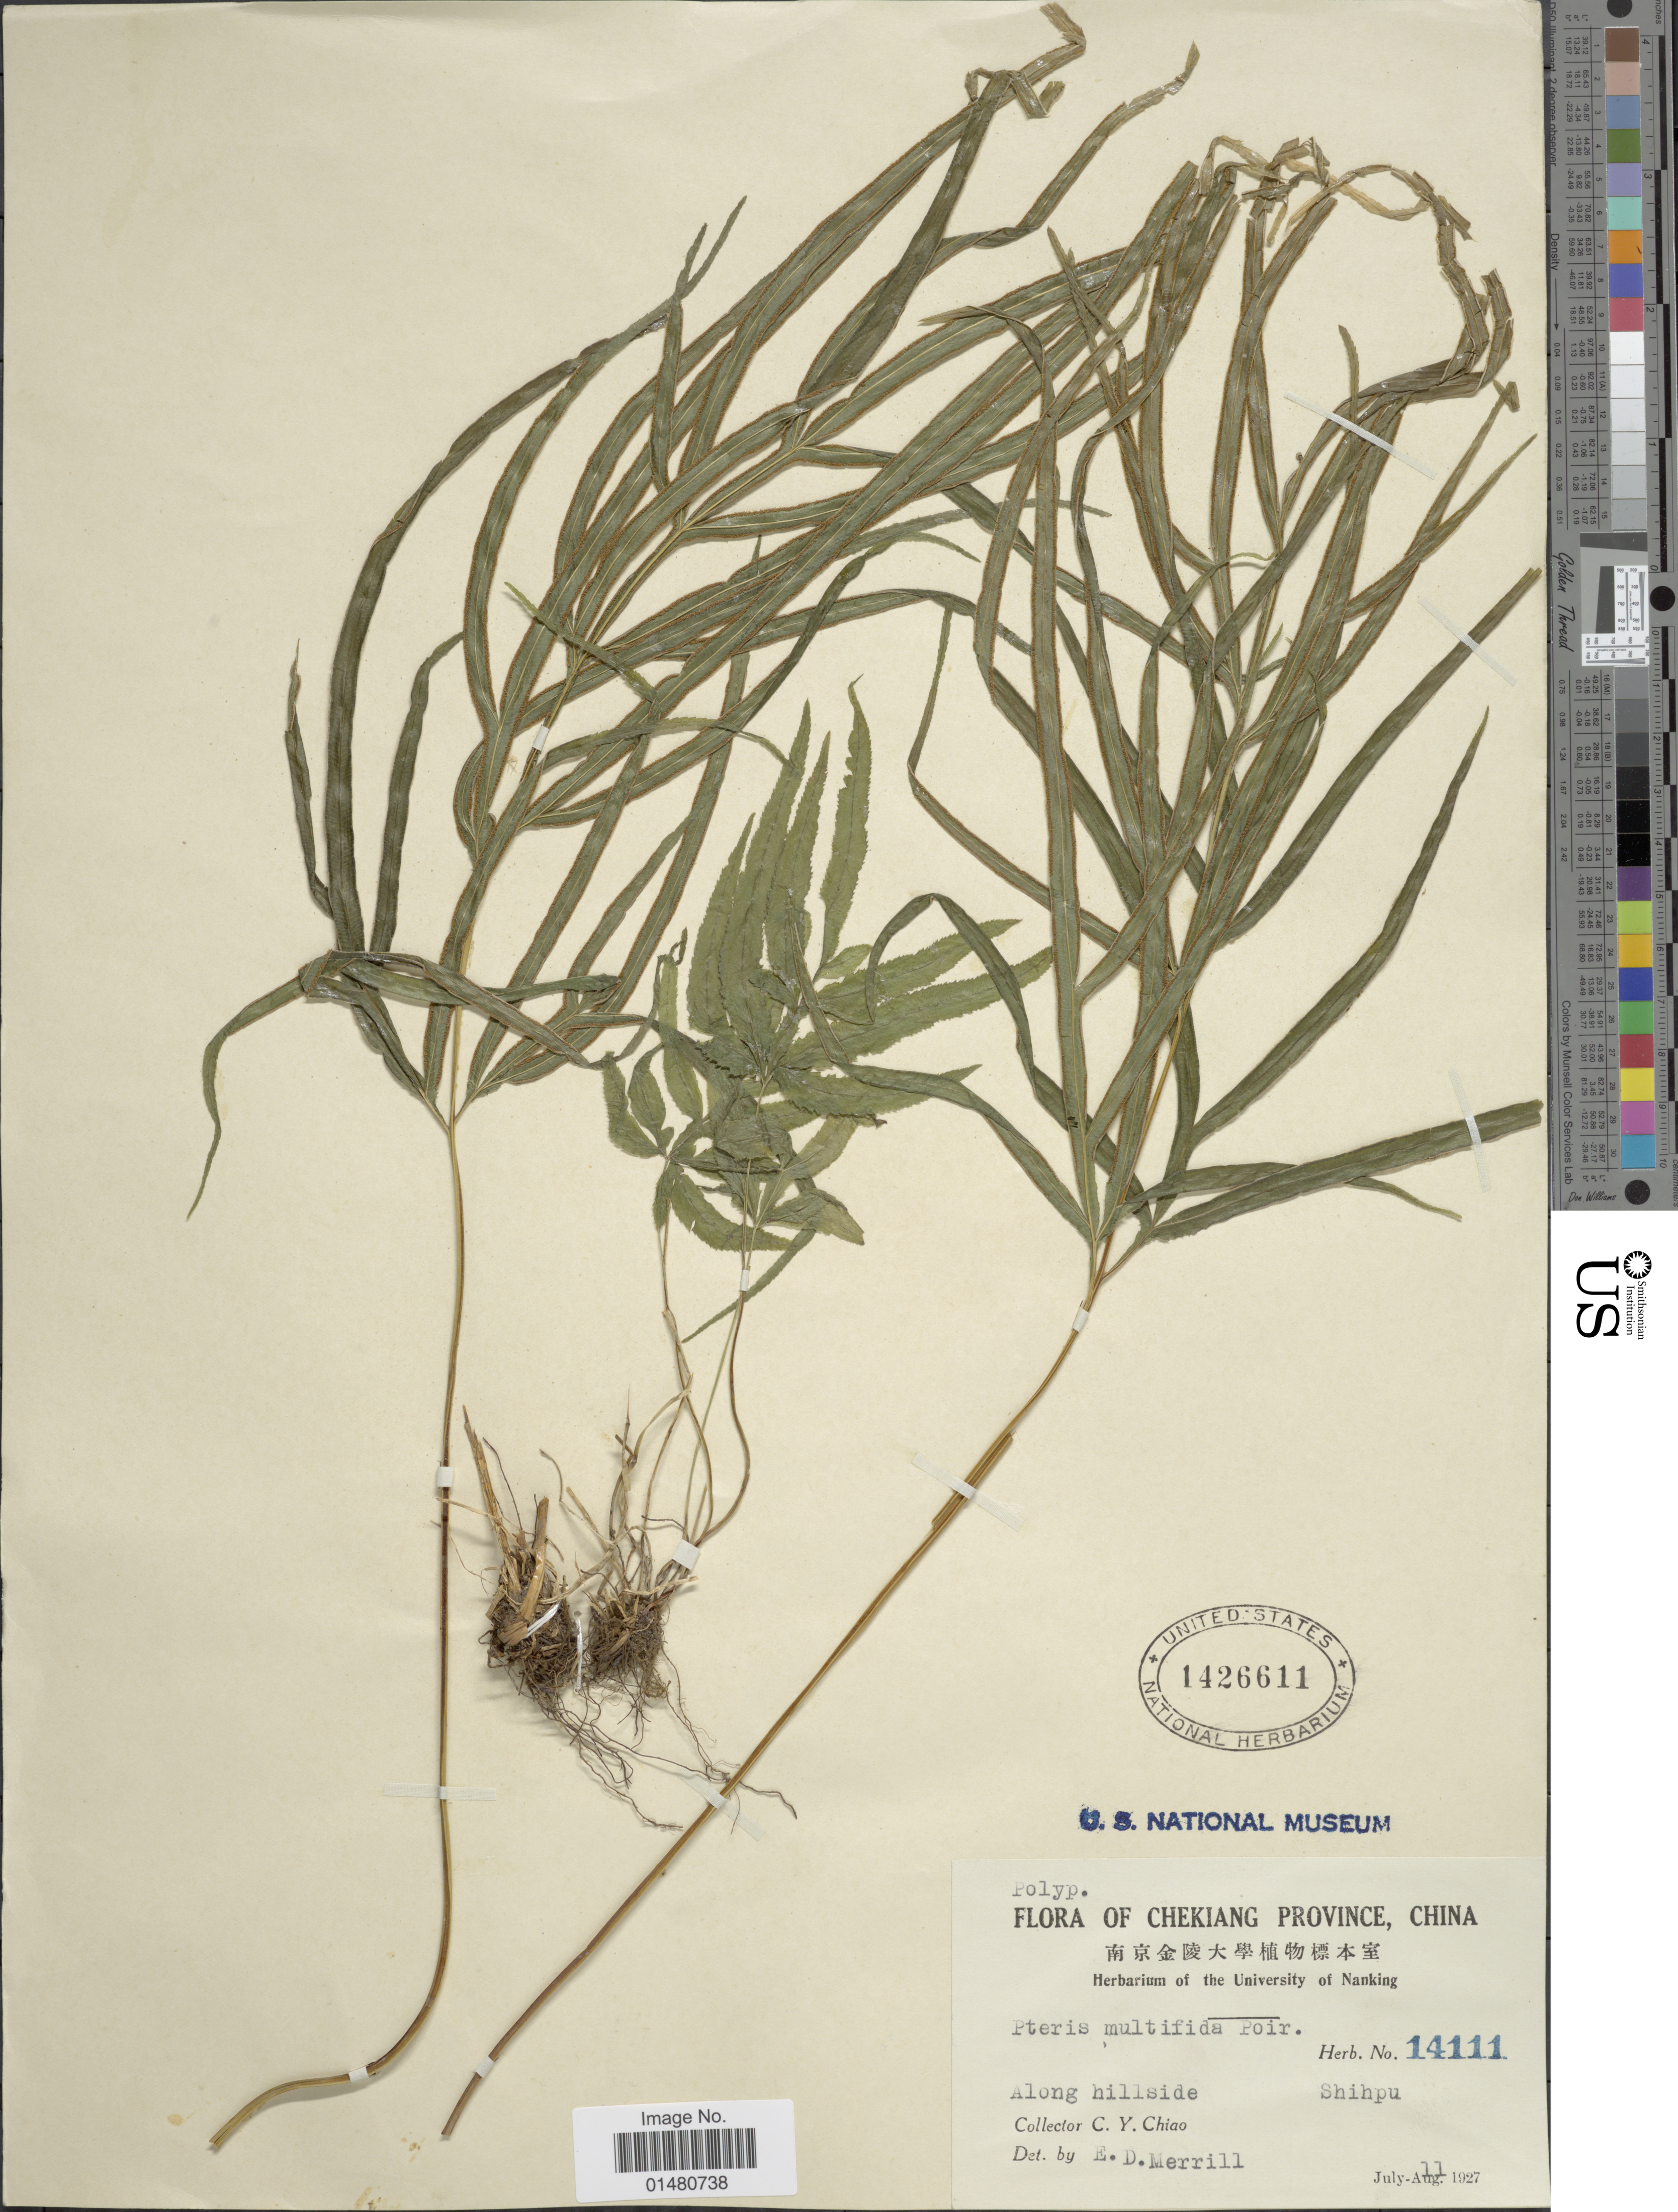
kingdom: Plantae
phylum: Tracheophyta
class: Polypodiopsida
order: Polypodiales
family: Pteridaceae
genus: Pteris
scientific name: Pteris multifida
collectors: C. Y. Chiao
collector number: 14111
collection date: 1927-07-11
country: China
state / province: Zhejiang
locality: Chekiang Province, Along hillside Shihpu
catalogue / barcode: US 1426611